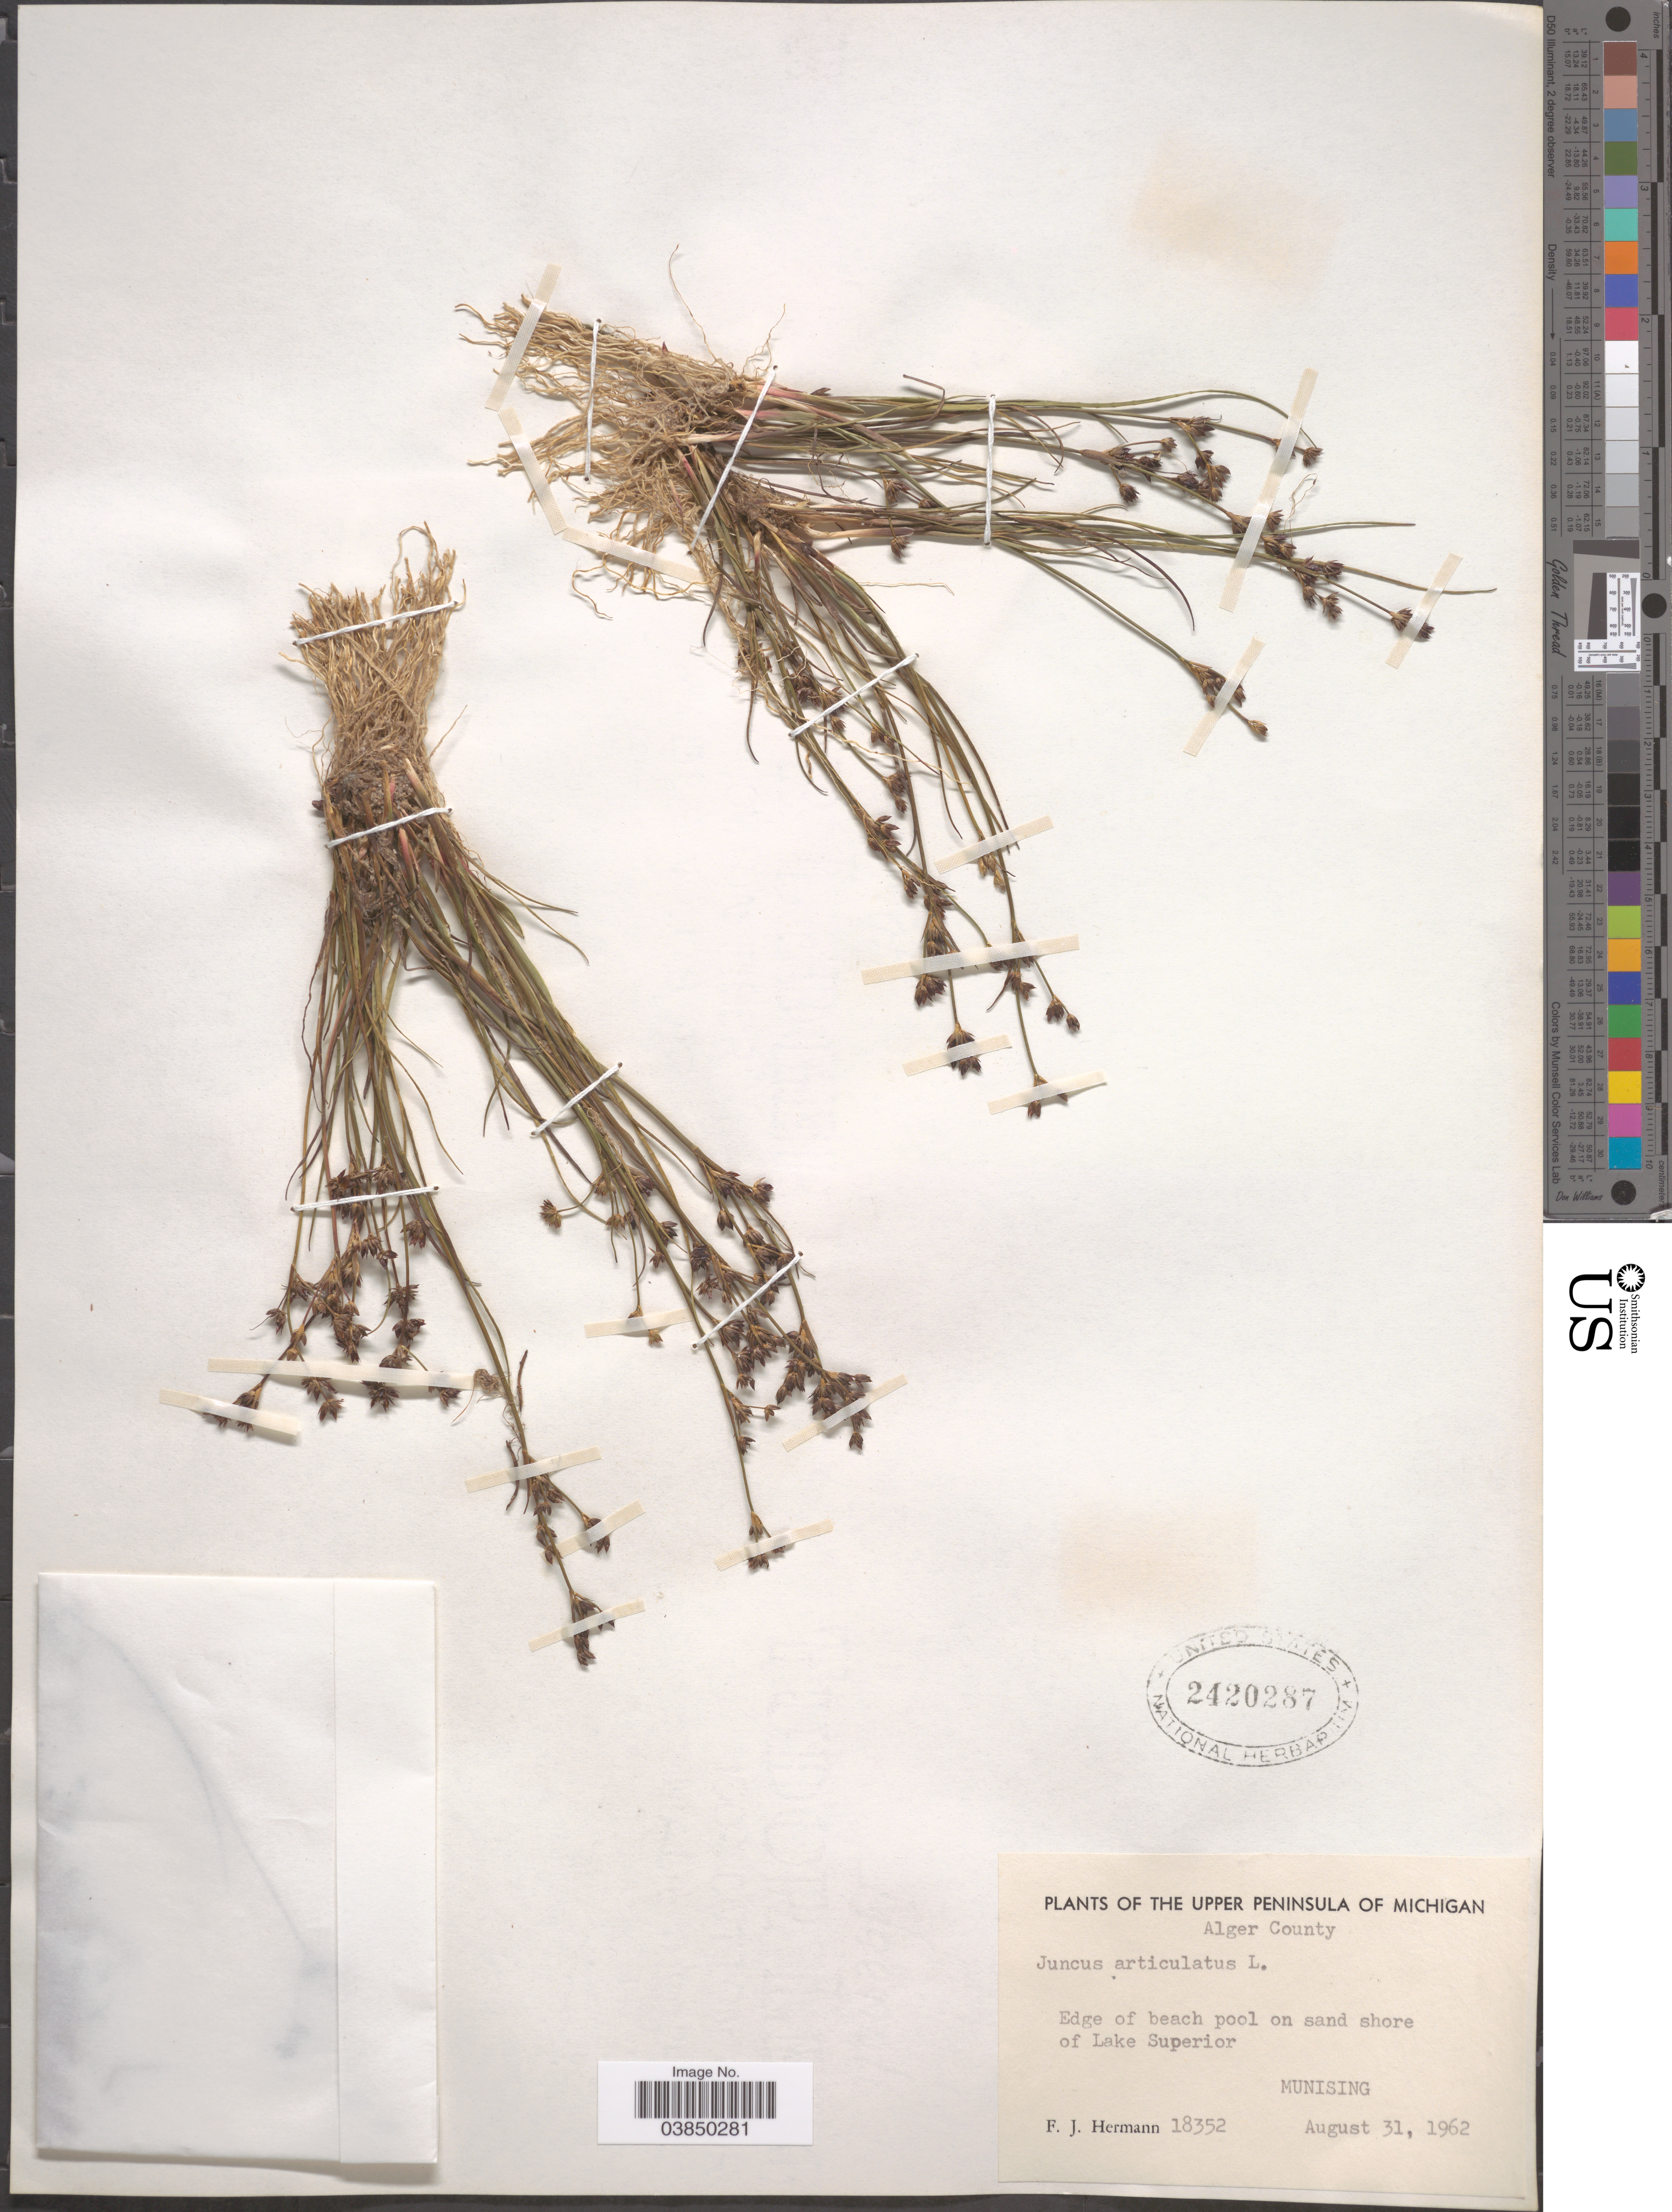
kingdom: Plantae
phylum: Tracheophyta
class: Liliopsida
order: Poales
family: Juncaceae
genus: Juncus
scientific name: Juncus articulatus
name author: L.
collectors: F. J. Hermann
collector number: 18352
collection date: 1962-08-31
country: United States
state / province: Michigan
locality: The upper peninsula of Michigan. Alger County. Edge of beach pool on sand shore of Lake Superior Munising.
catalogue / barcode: US 2420287